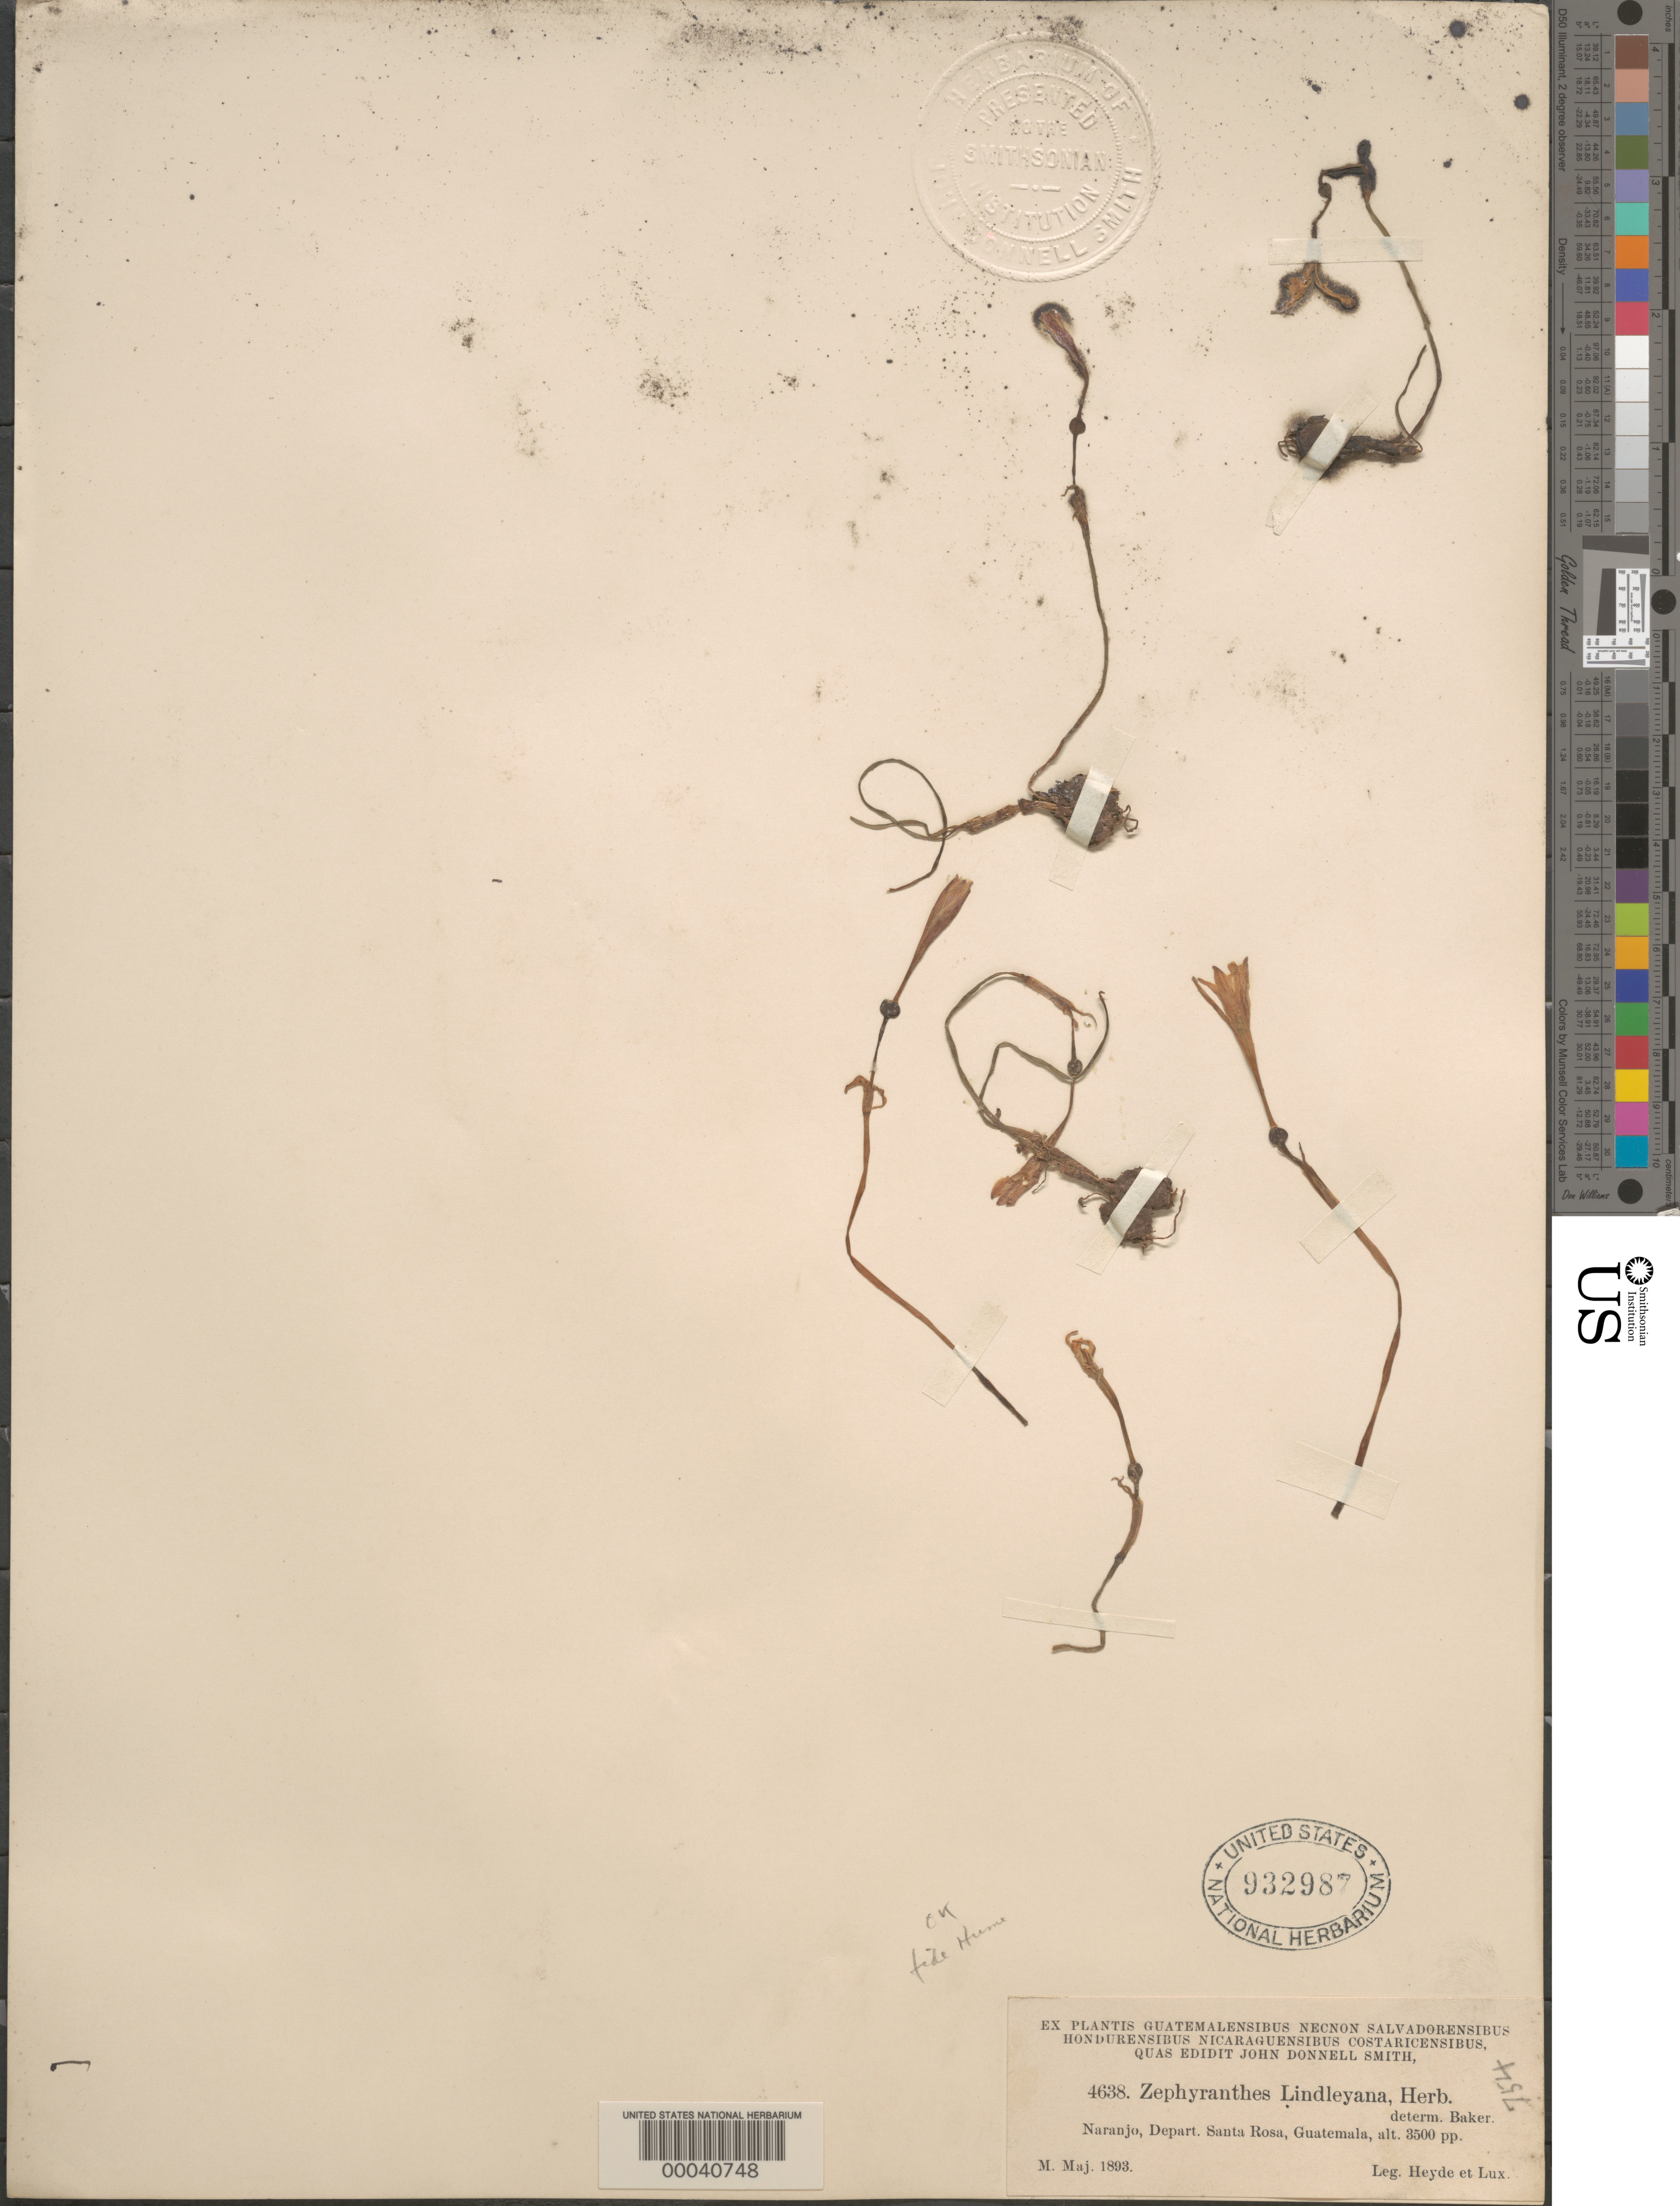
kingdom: Plantae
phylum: Tracheophyta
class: Liliopsida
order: Asparagales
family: Amaryllidaceae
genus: Zephyranthes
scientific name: Zephyranthes lindleyana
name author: Herb.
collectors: E. T. Heyde & E. Lux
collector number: Jds 4638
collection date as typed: May 1893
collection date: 1893-05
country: Guatemala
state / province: Santa Rosa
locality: Naranjo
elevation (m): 1100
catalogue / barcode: US 932987